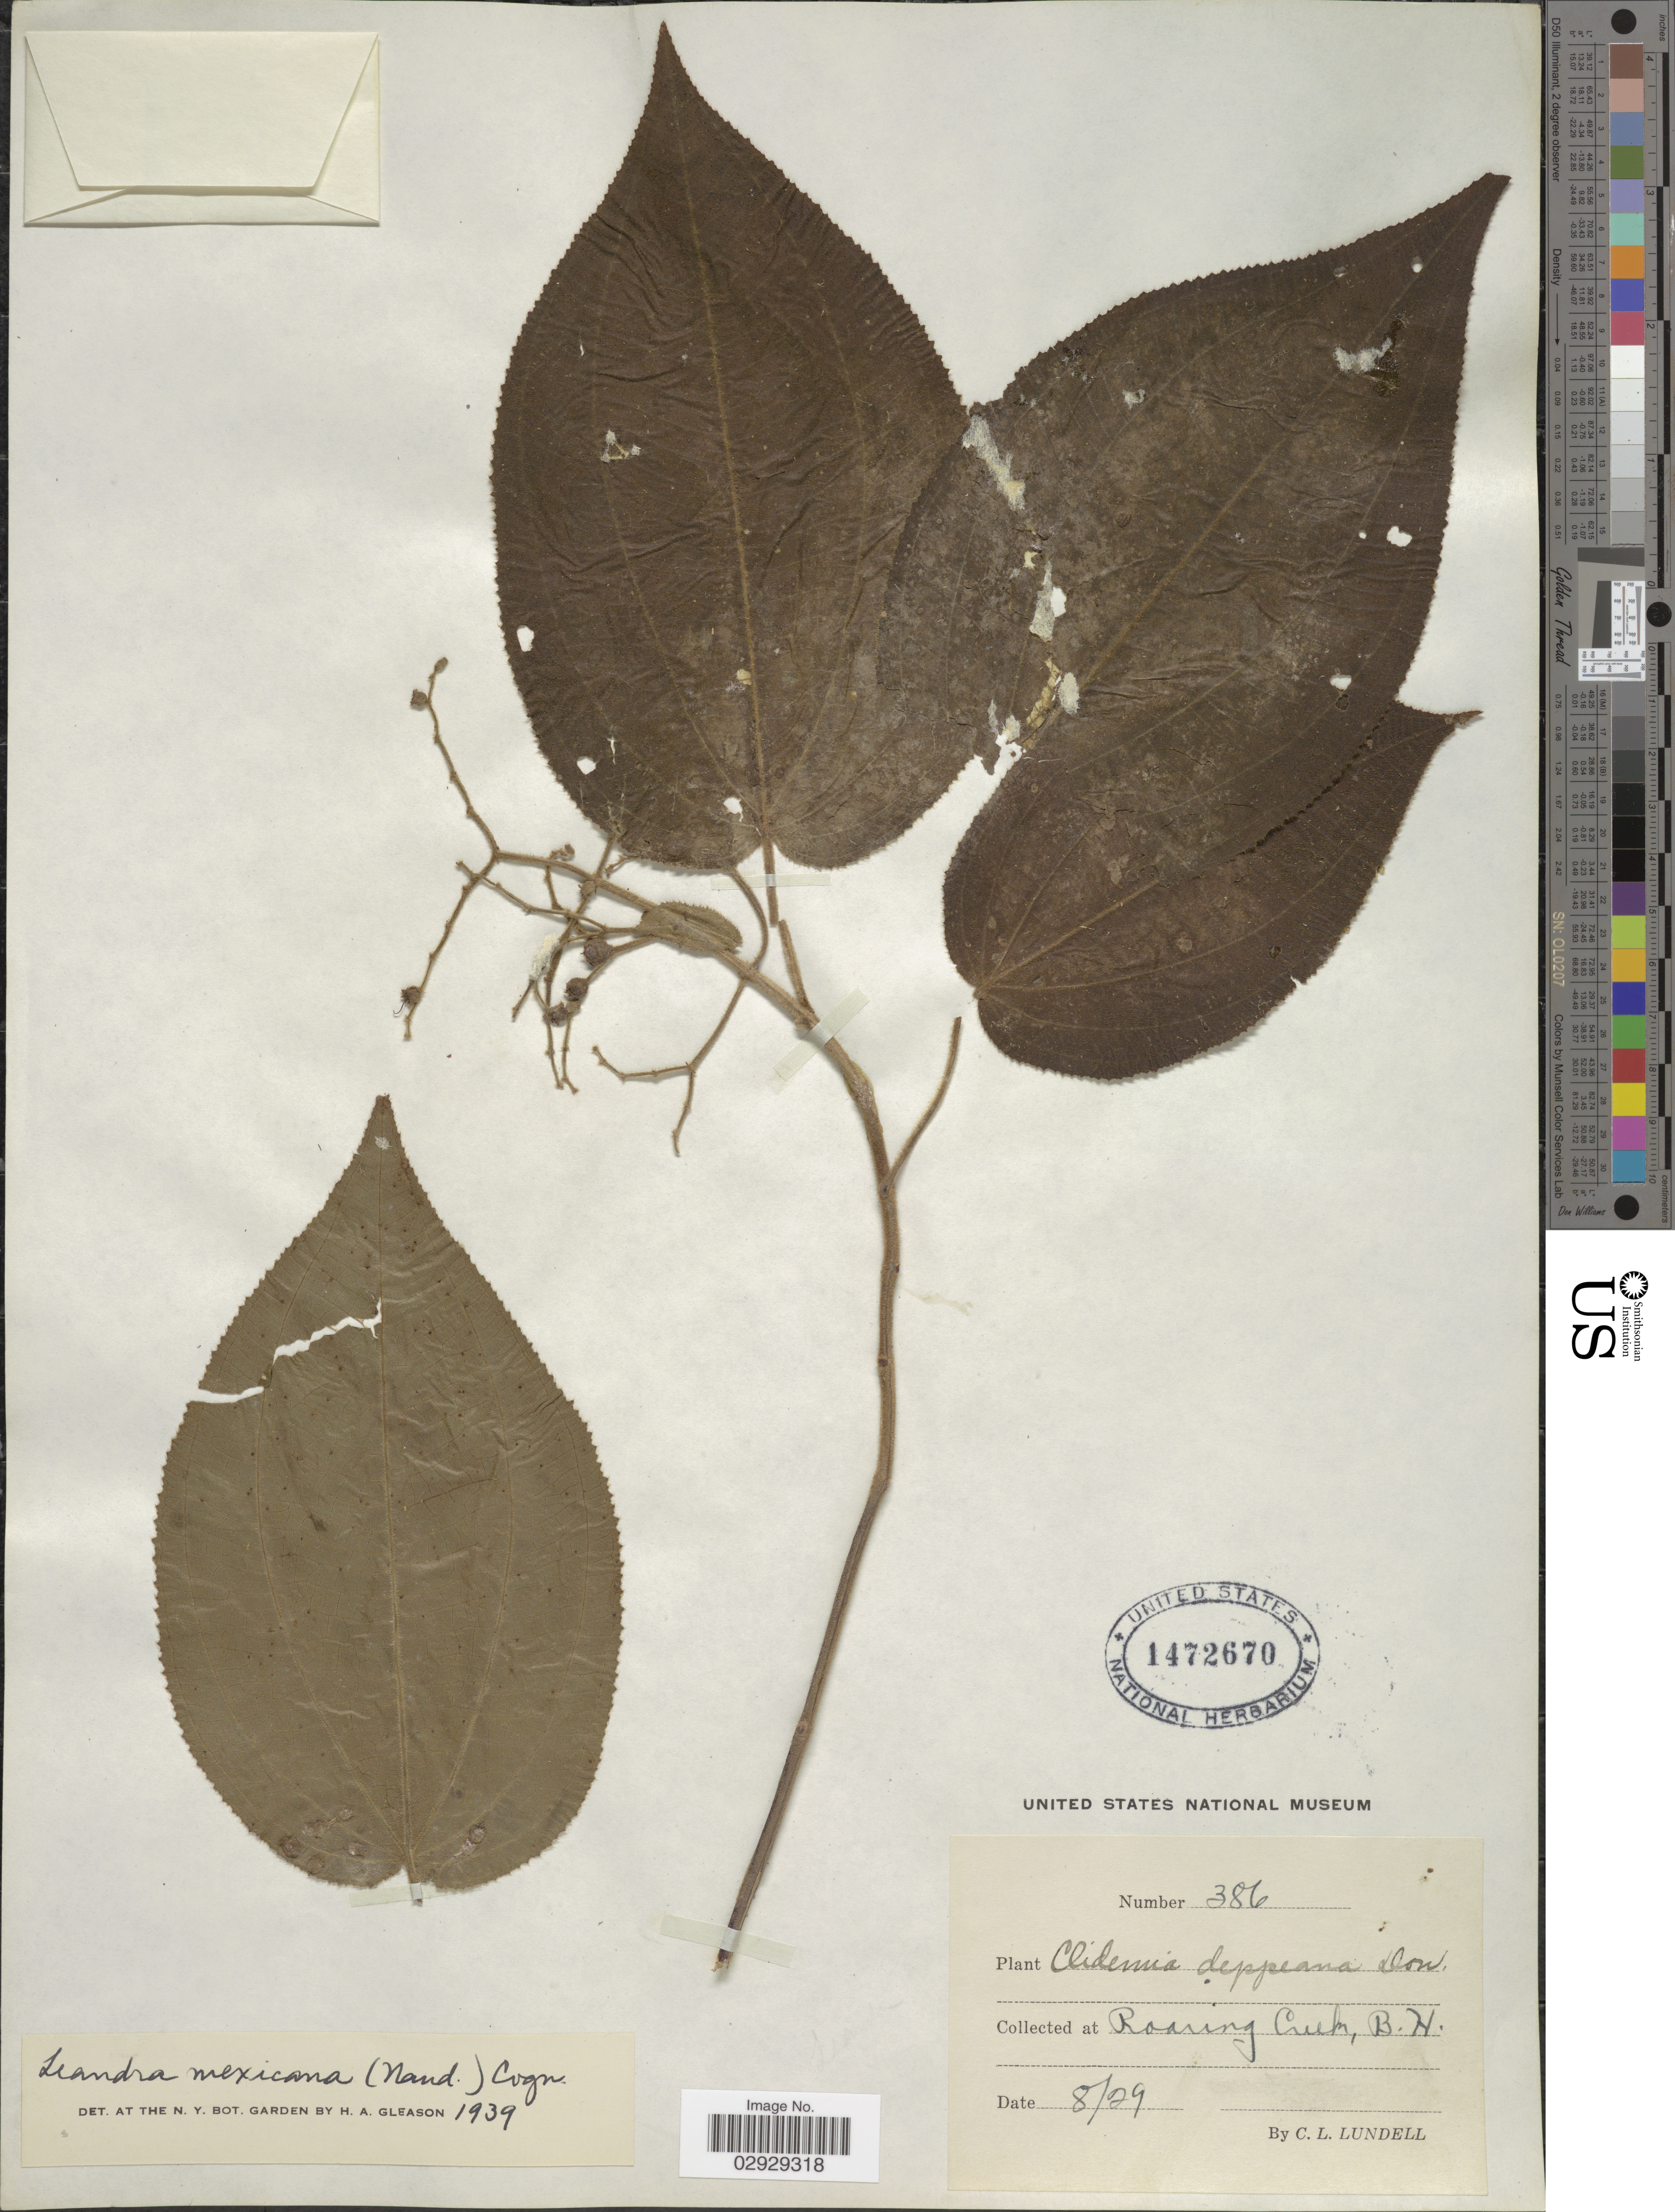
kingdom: Plantae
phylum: Tracheophyta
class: Magnoliopsida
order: Myrtales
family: Melastomataceae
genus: Leandra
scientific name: Leandra mexicana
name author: (Naudin) Cogn.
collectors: C. L. Lundell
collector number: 386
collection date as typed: Transcribed d/m/y: /8/29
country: Belize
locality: Roaring Creek, B.H.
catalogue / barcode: US 1472670